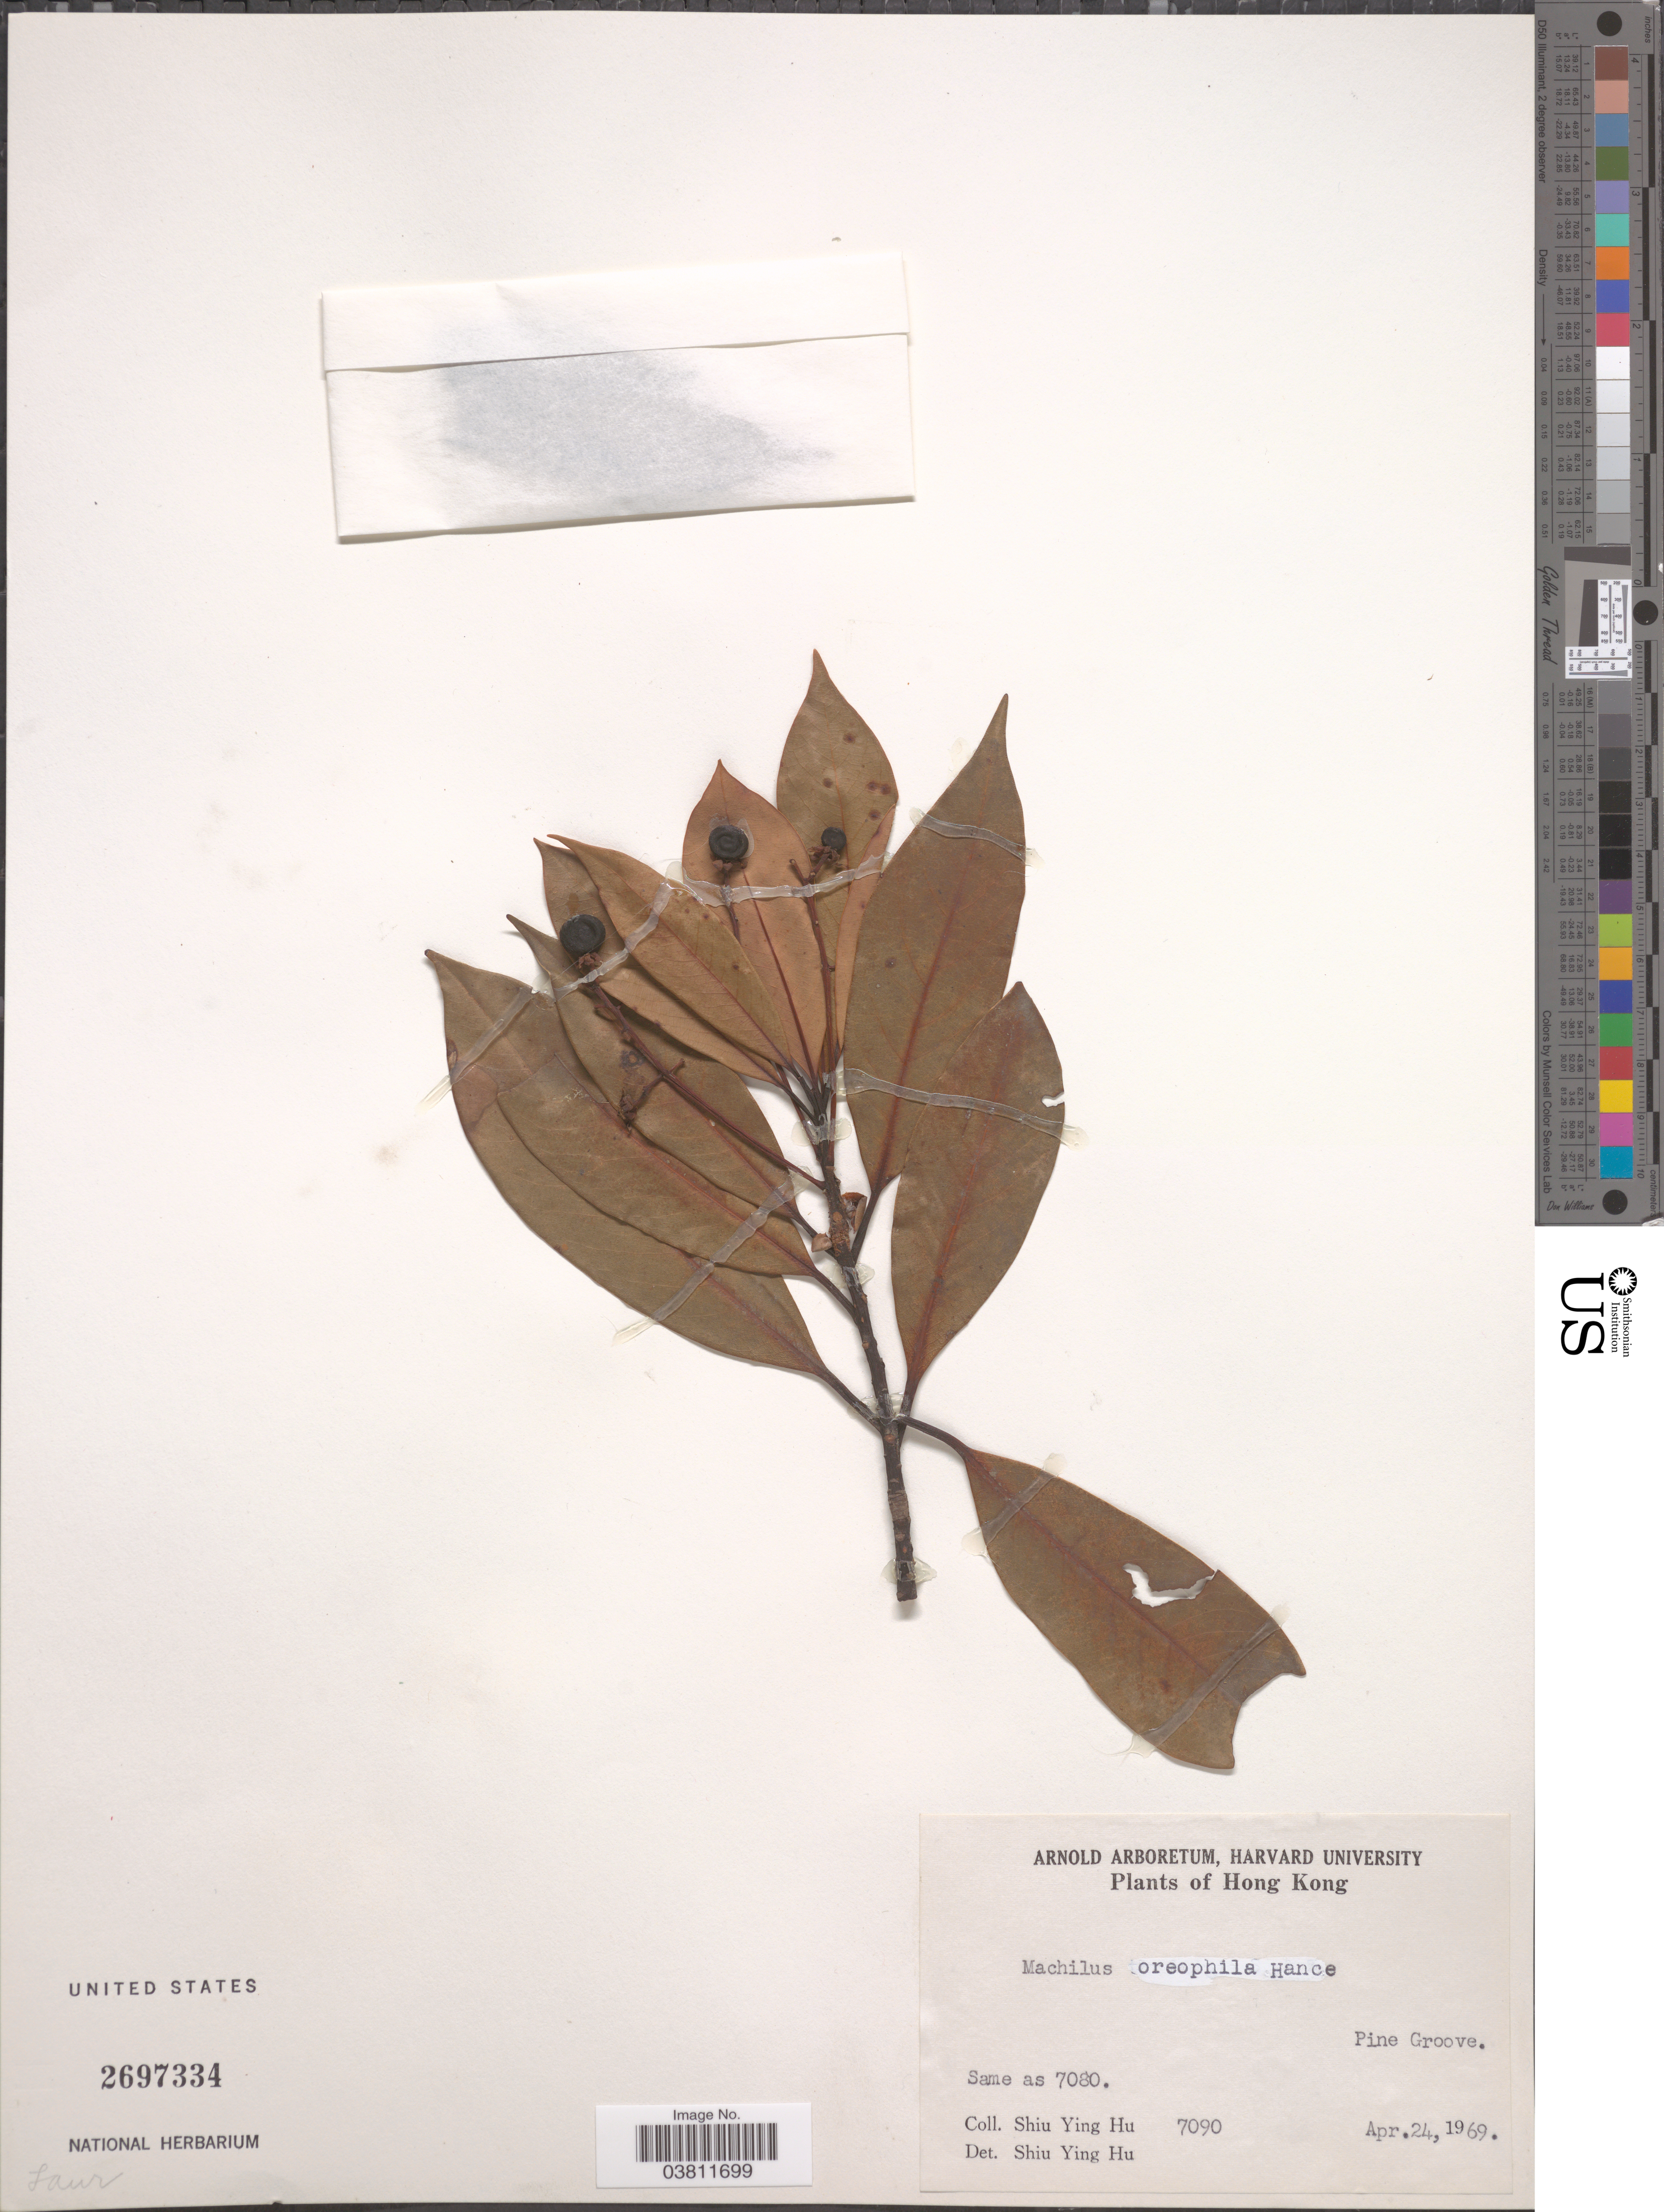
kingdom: Plantae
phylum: Tracheophyta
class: Magnoliopsida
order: Laurales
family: Lauraceae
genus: Machilus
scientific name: Machilus oreophila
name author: Hance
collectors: S. Y. Hu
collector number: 7090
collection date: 1969-04-24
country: China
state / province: Hong Kong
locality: Pine Groove.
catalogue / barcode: US 2697334